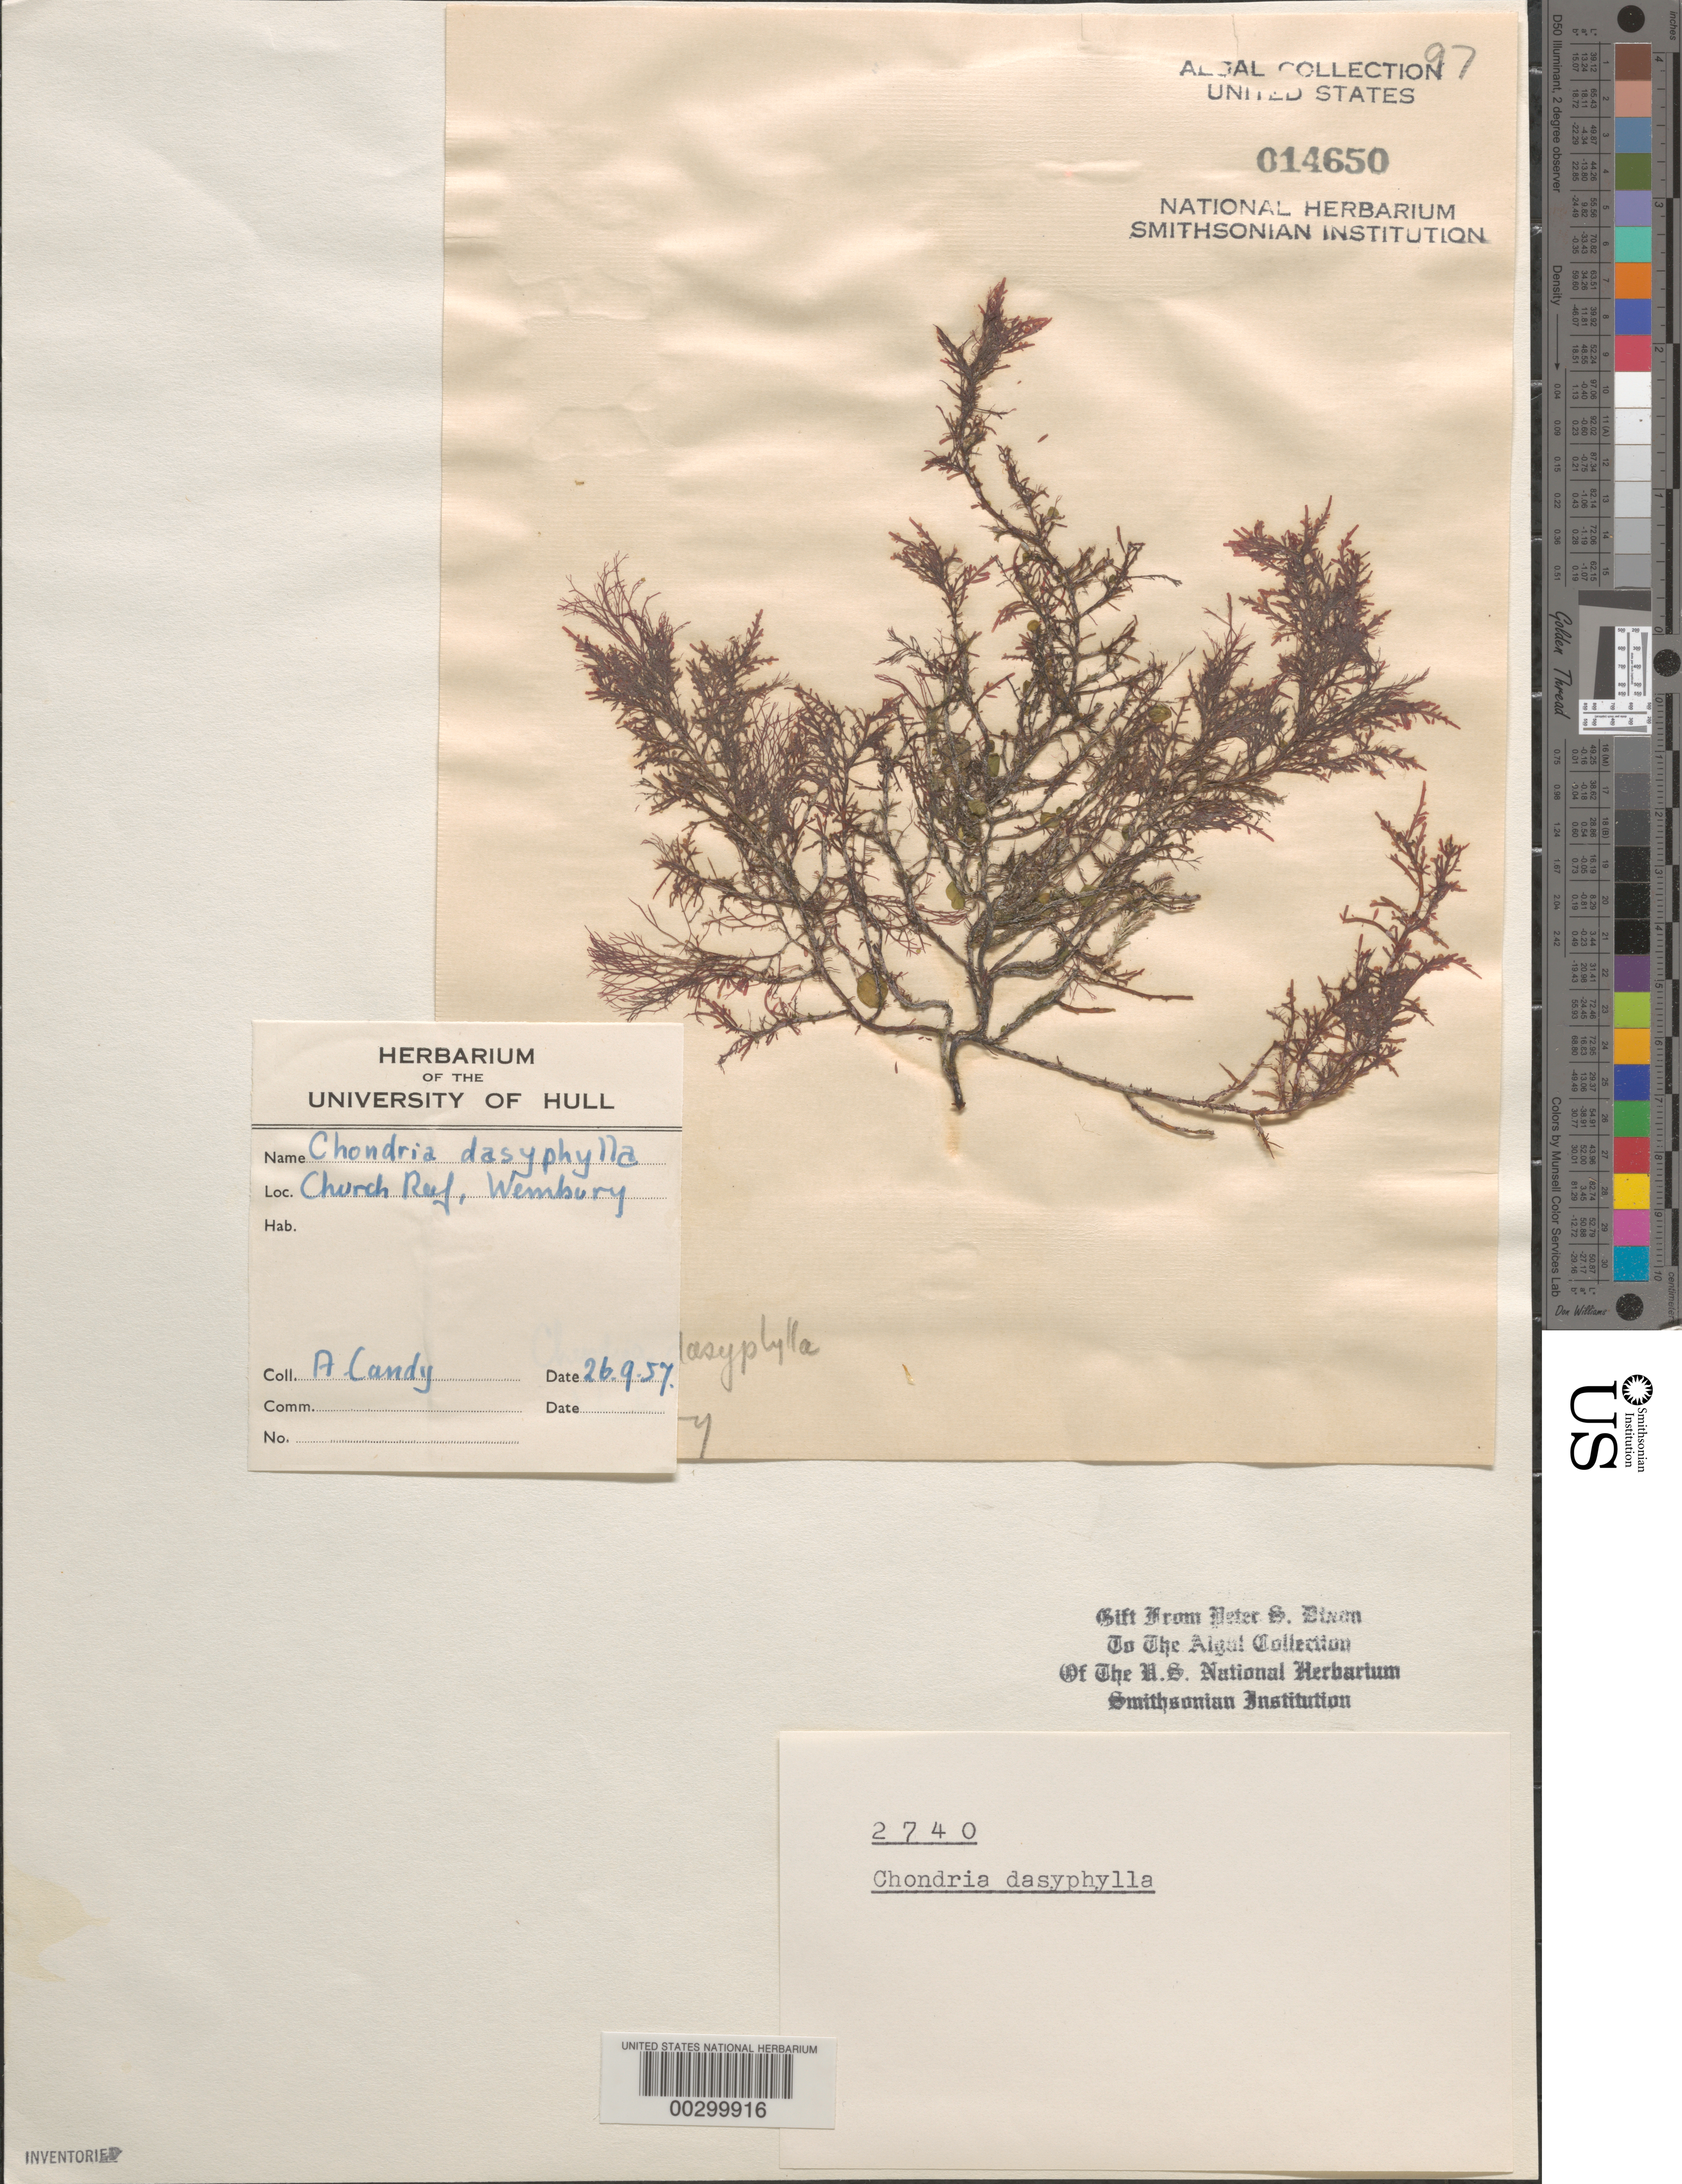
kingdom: Plantae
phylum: Rhodophyta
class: Florideophyceae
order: Ceramiales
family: Rhodomelaceae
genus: Chondria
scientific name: Chondria dasyphylla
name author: (Woodw.) C. Agardh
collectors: A. Lundy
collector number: PSD 2740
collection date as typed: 26 Sep 1957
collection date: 1957-09-26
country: United Kingdom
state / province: England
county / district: Devon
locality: Church Reef, Wembury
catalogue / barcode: US 14650